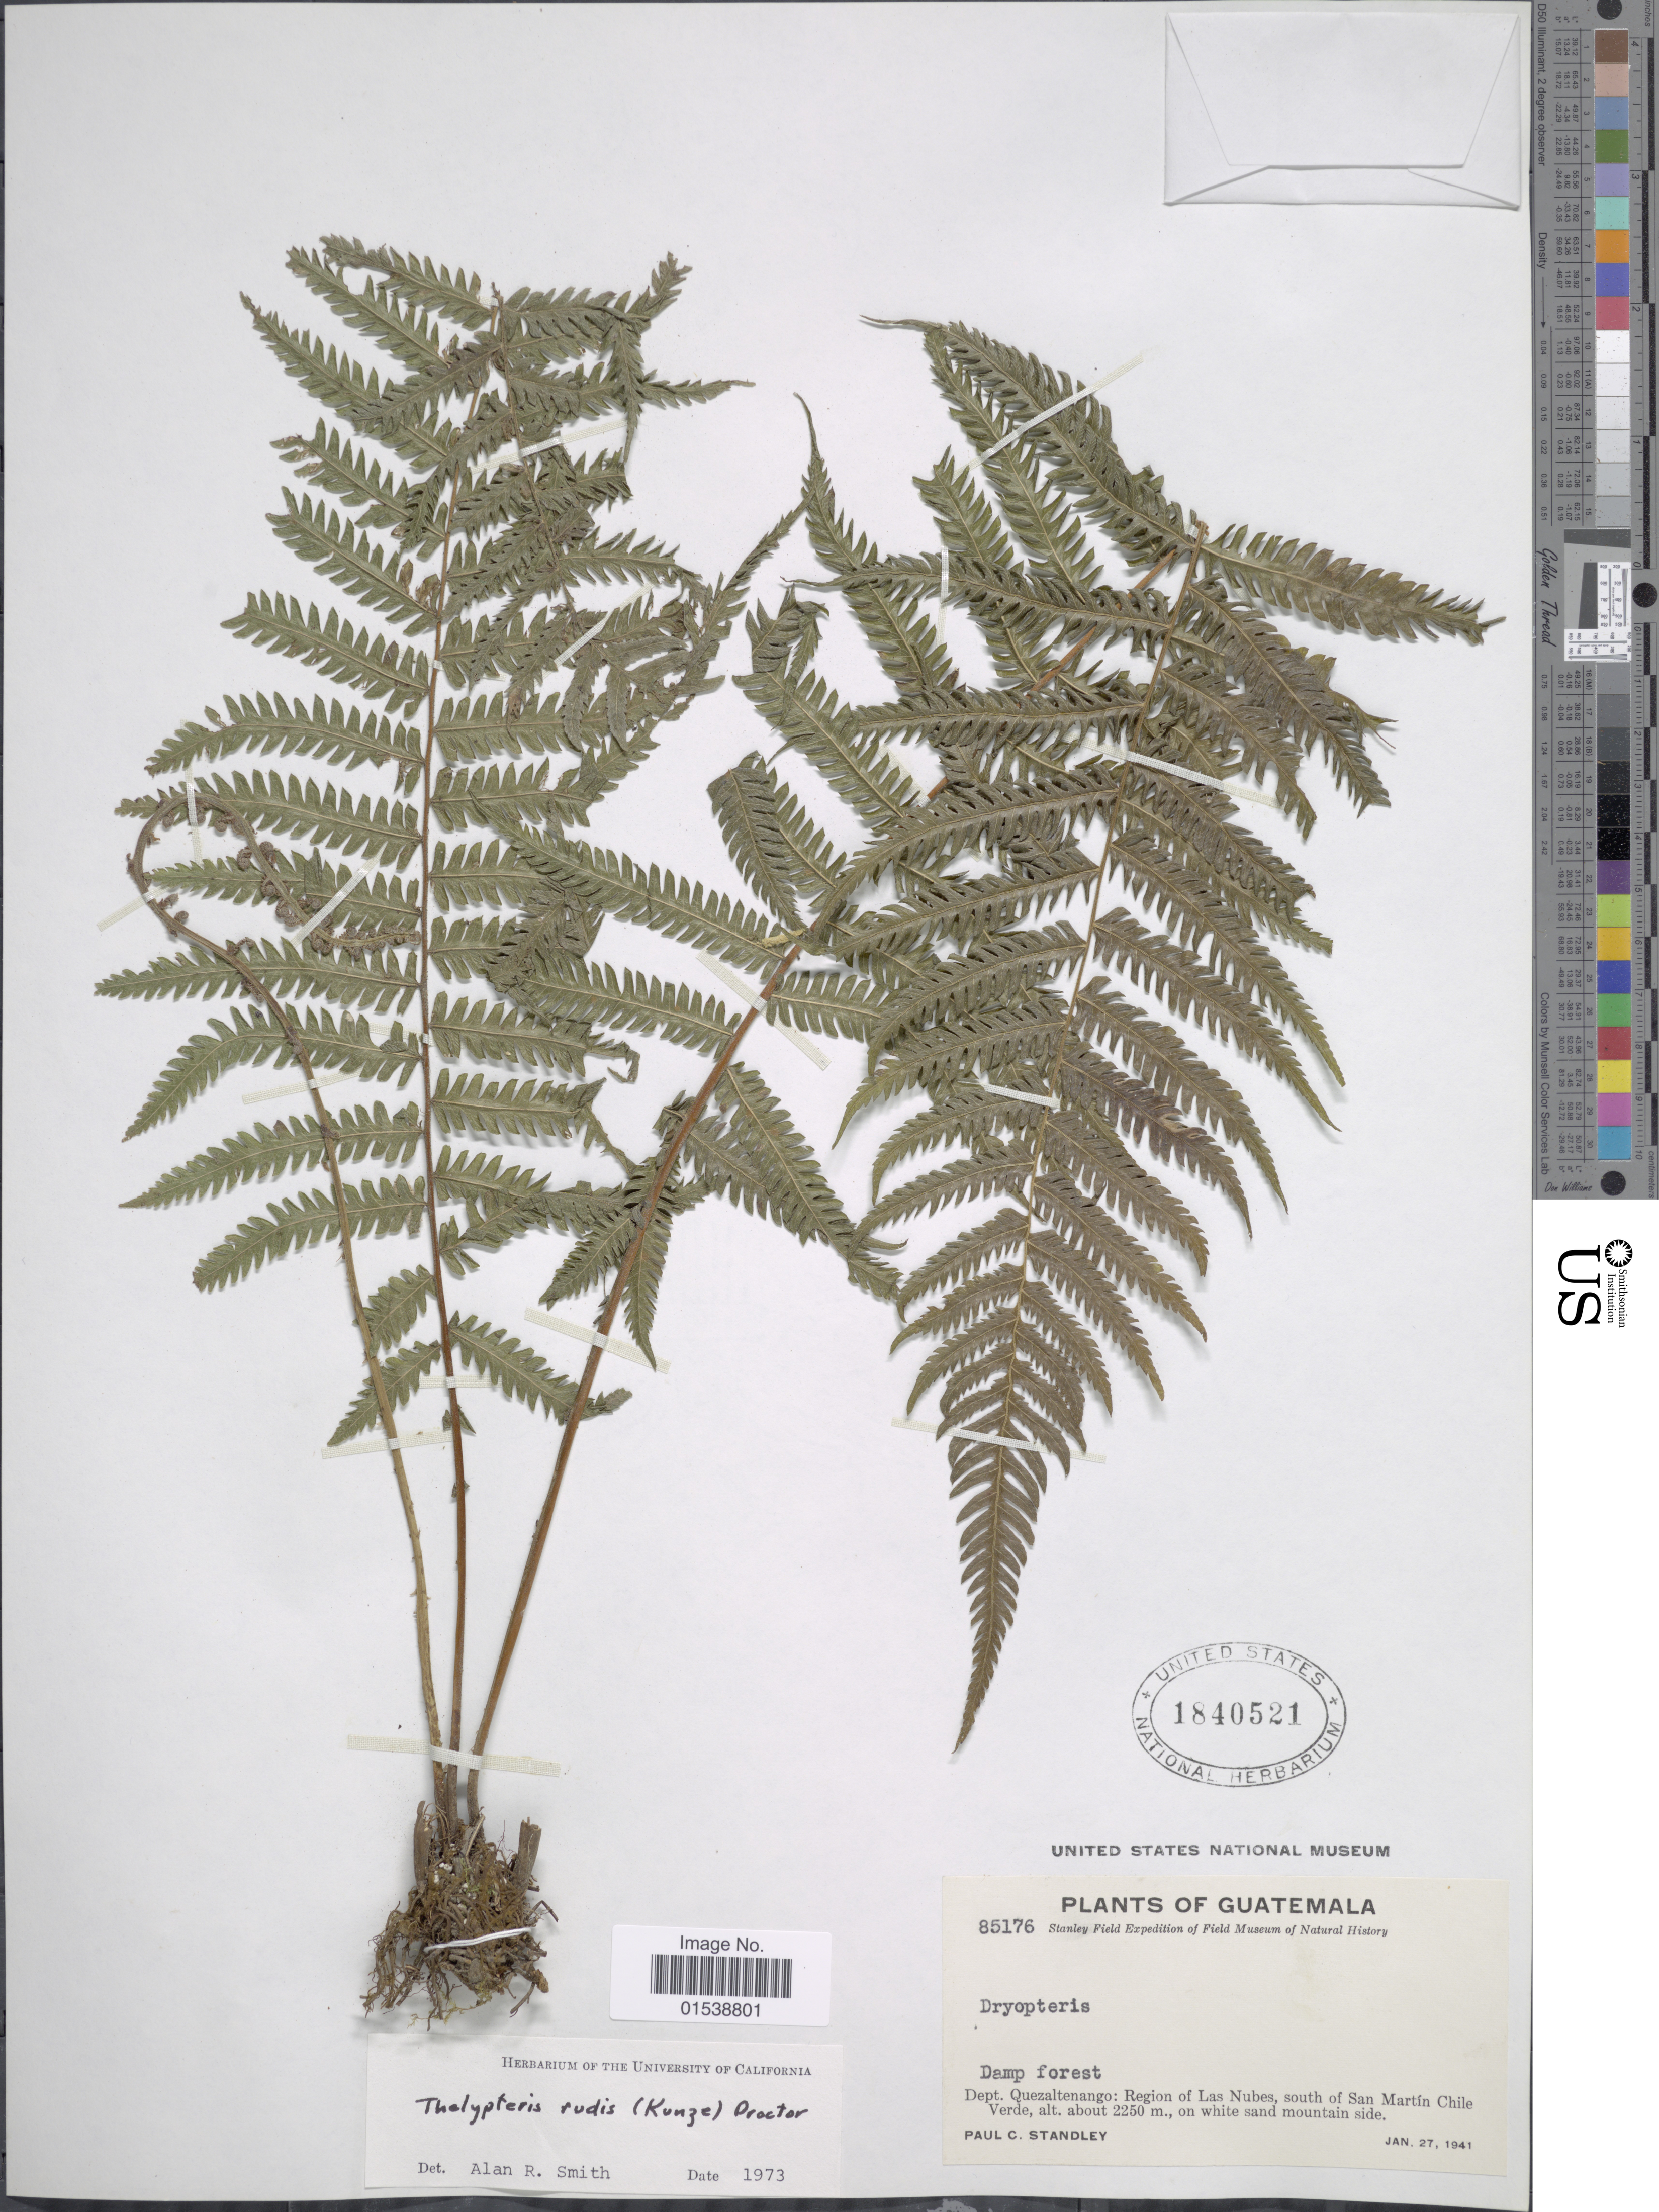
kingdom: Plantae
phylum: Tracheophyta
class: Polypodiopsida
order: Polypodiales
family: Thelypteridaceae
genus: Amauropelta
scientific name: Amauropelta rudis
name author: (Kunze) Pic. Serm.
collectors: P. C. Standley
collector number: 85176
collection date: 1941-01-27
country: Guatemala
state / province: Quetzaltenango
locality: Dept. Quezaltenango: regio of Las Nubes, south of San martin Chile Verde, on white sand mountain side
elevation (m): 2250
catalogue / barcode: US 1840521